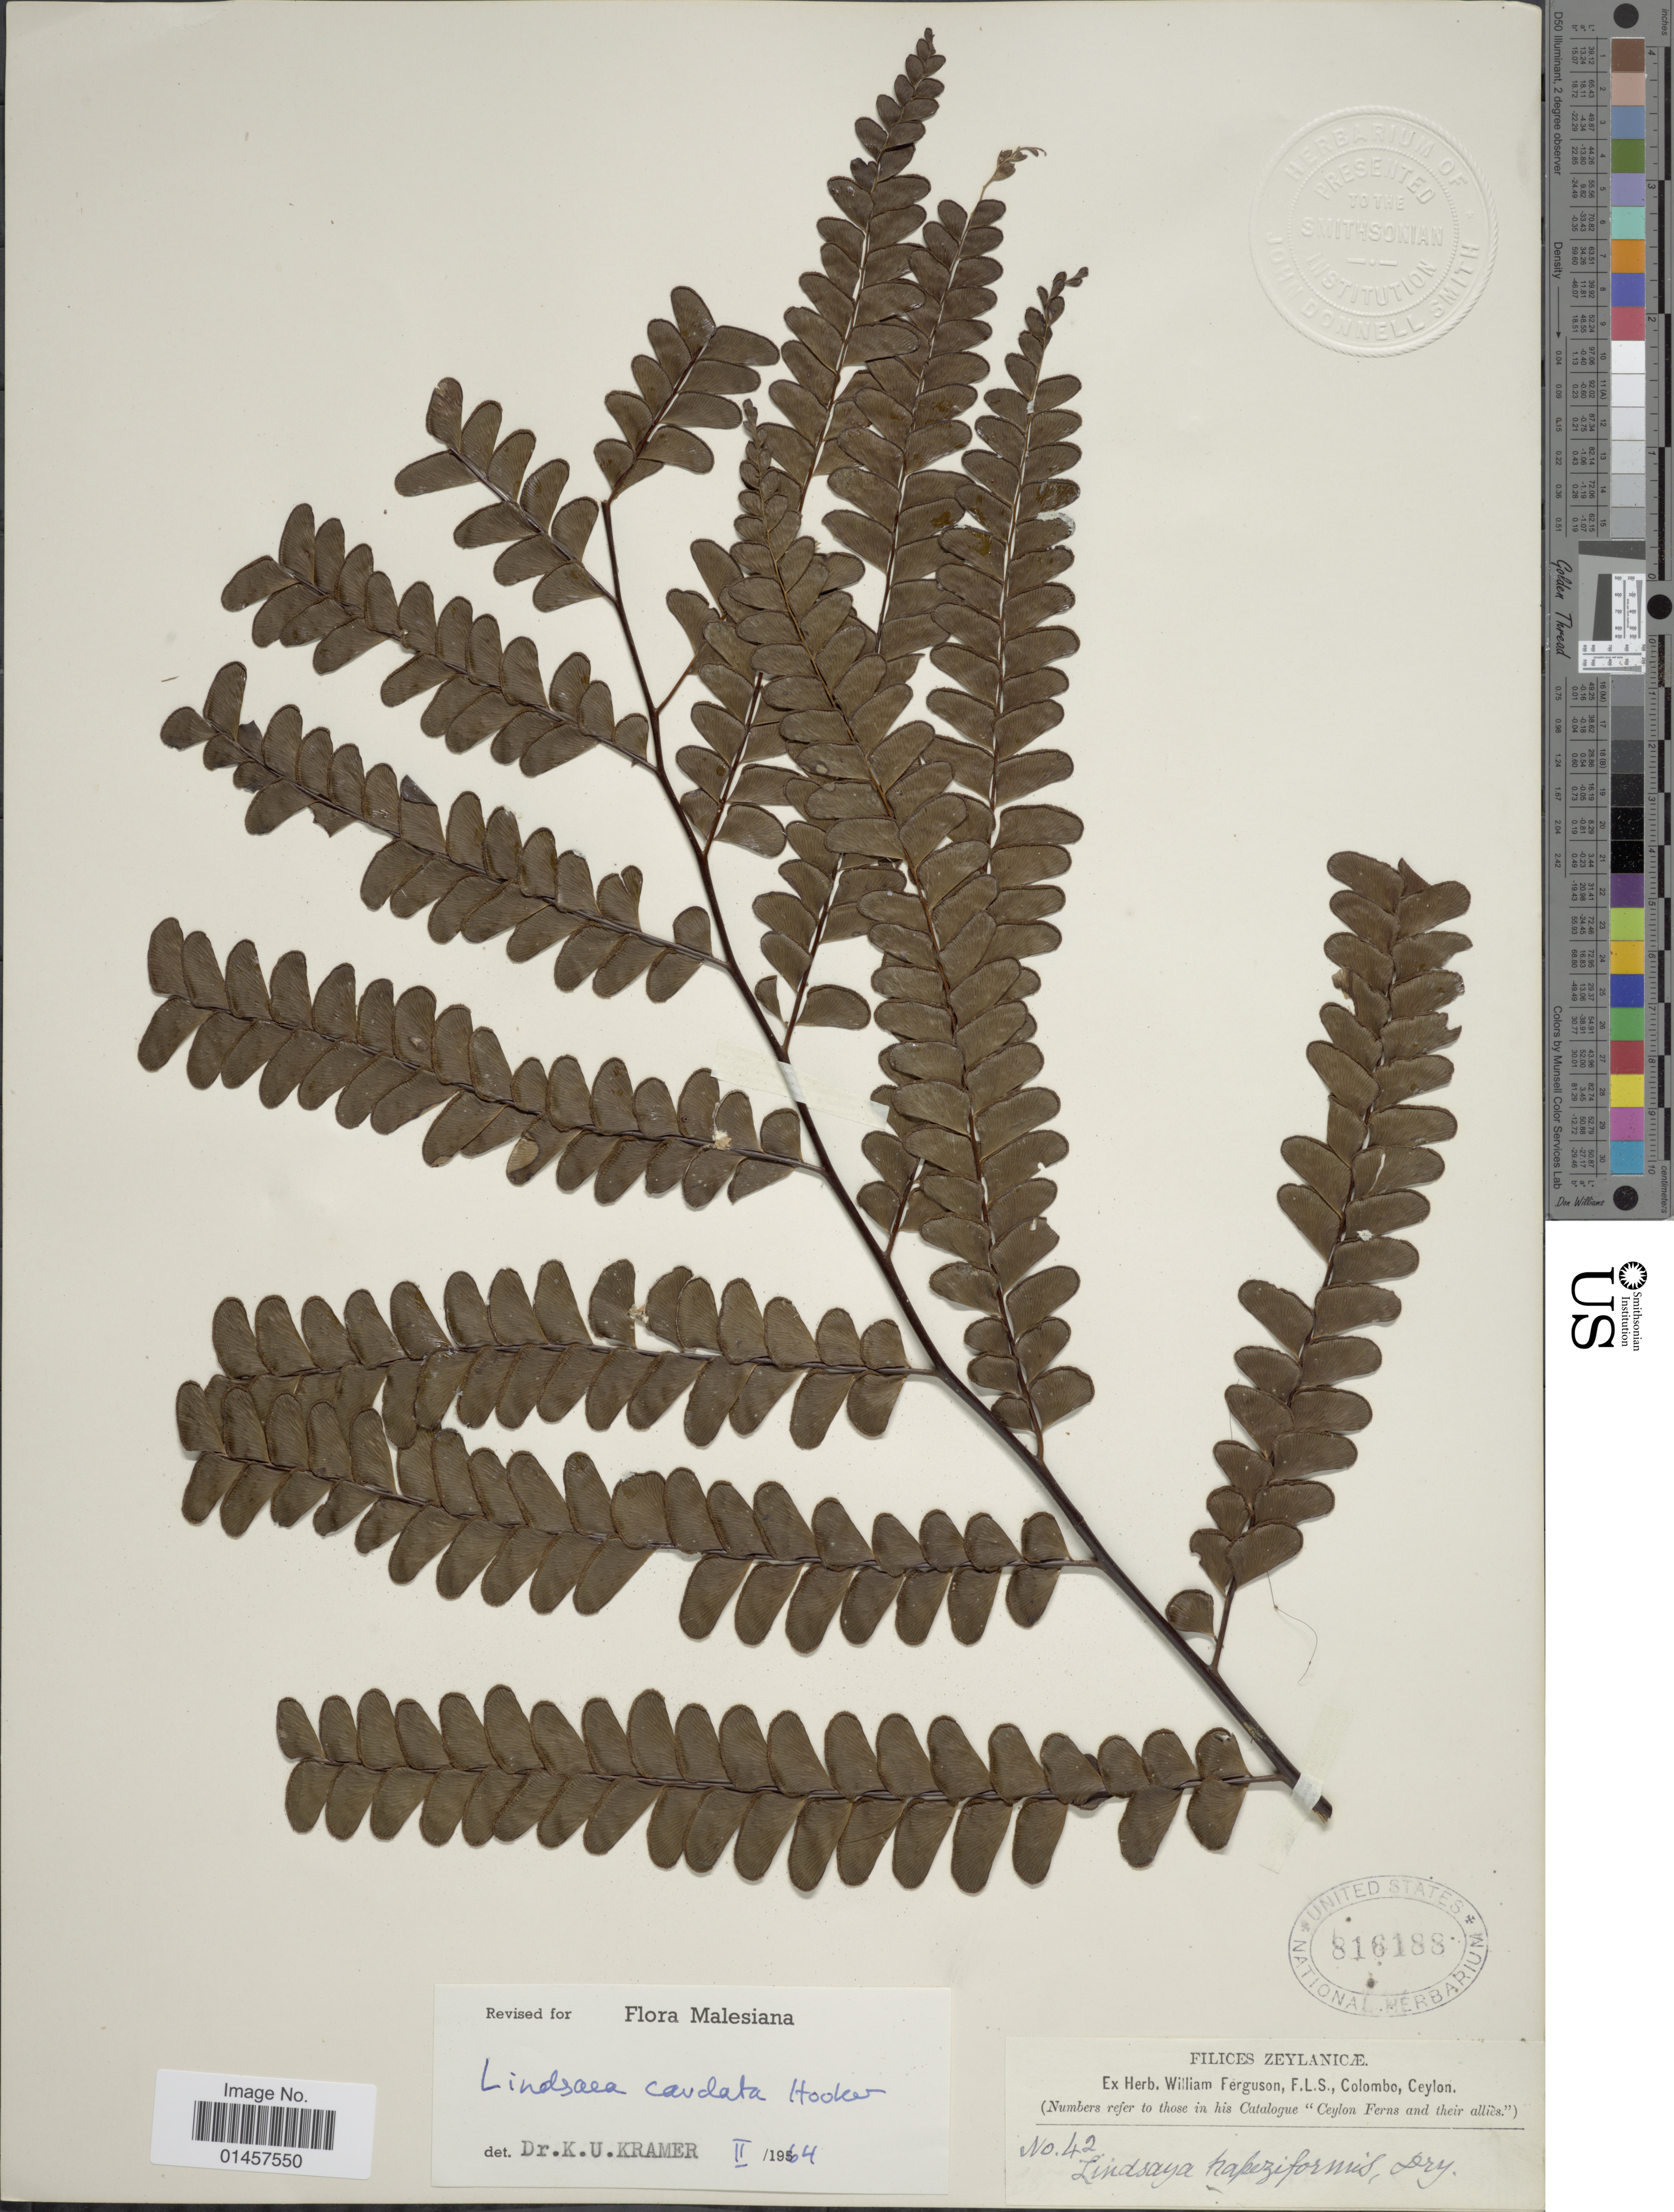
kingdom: Plantae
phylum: Tracheophyta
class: Polypodiopsida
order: Polypodiales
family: Lindsaeaceae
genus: Nesolindsaea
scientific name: Nesolindsaea caudata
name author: (Hook.) Lehtonen & Christenh.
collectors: ex herb. W. Ferguson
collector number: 42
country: New Zealand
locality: Filices Zeylanicae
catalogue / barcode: US 816188